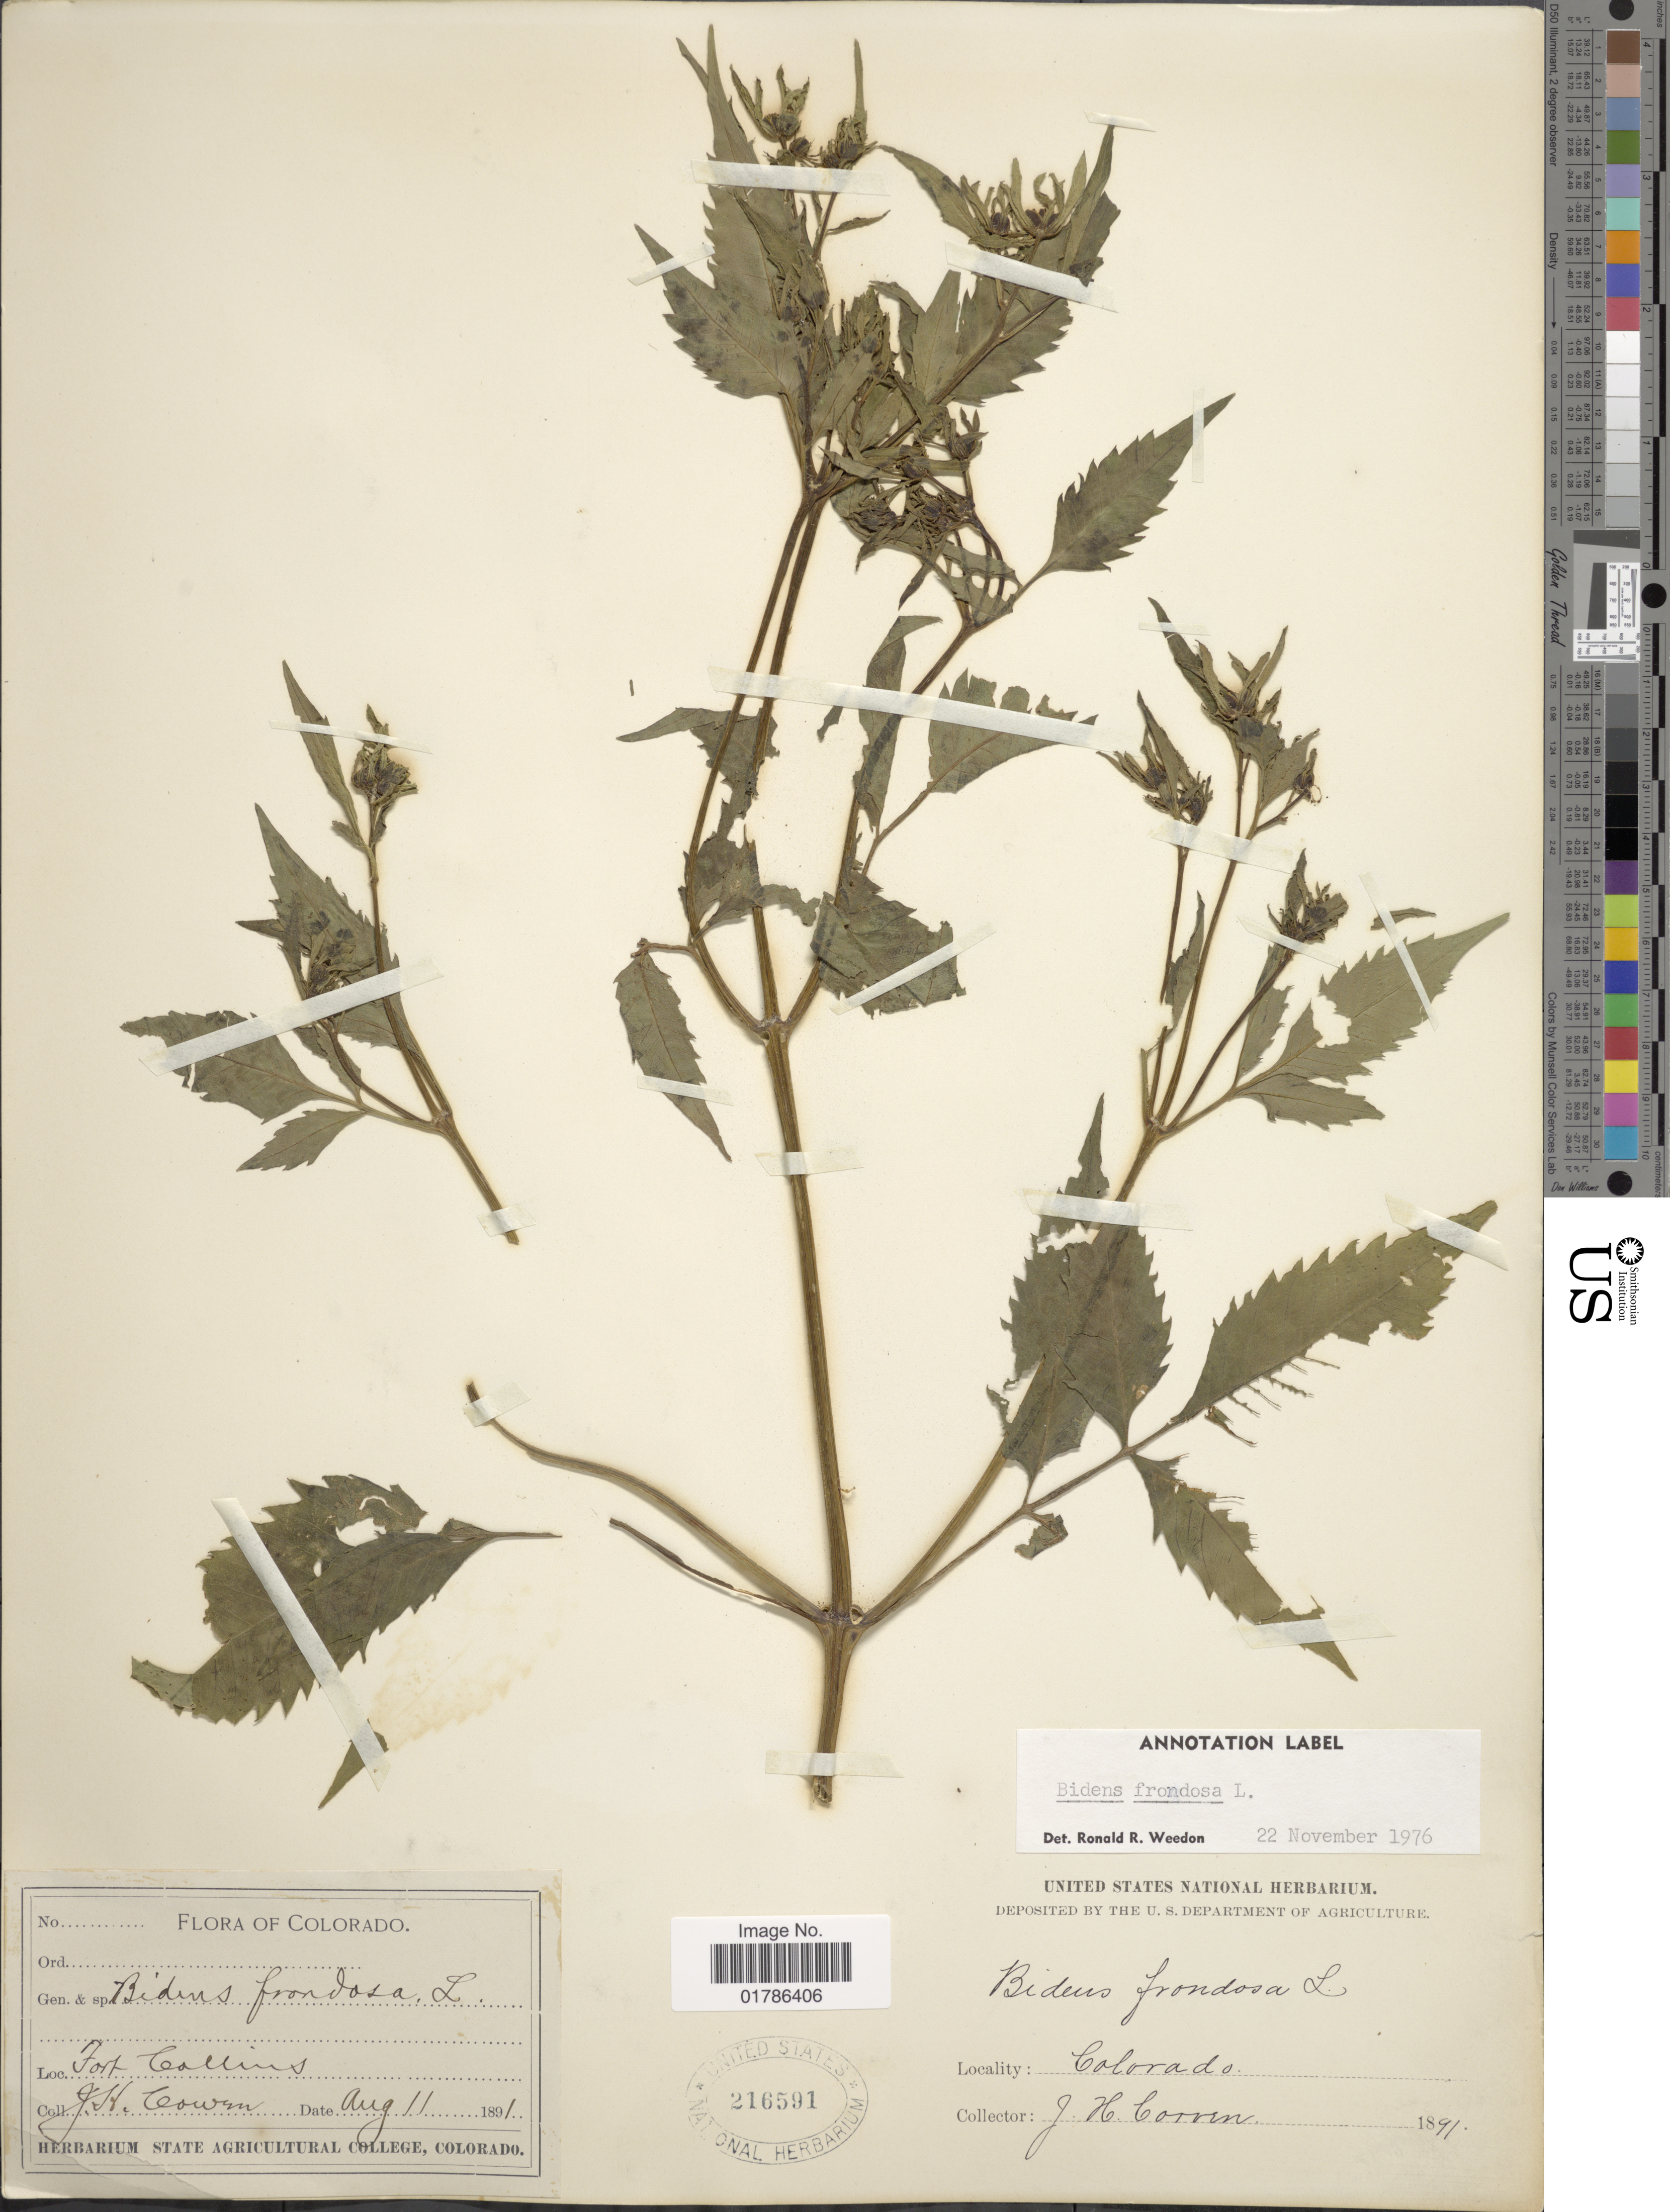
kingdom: Plantae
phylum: Tracheophyta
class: Magnoliopsida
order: Asterales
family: Asteraceae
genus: Bidens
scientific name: Bidens frondosa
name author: L.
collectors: J. H. Cowen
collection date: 1891-08-11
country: United States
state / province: Colorado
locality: Fort Collins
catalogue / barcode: US 216591